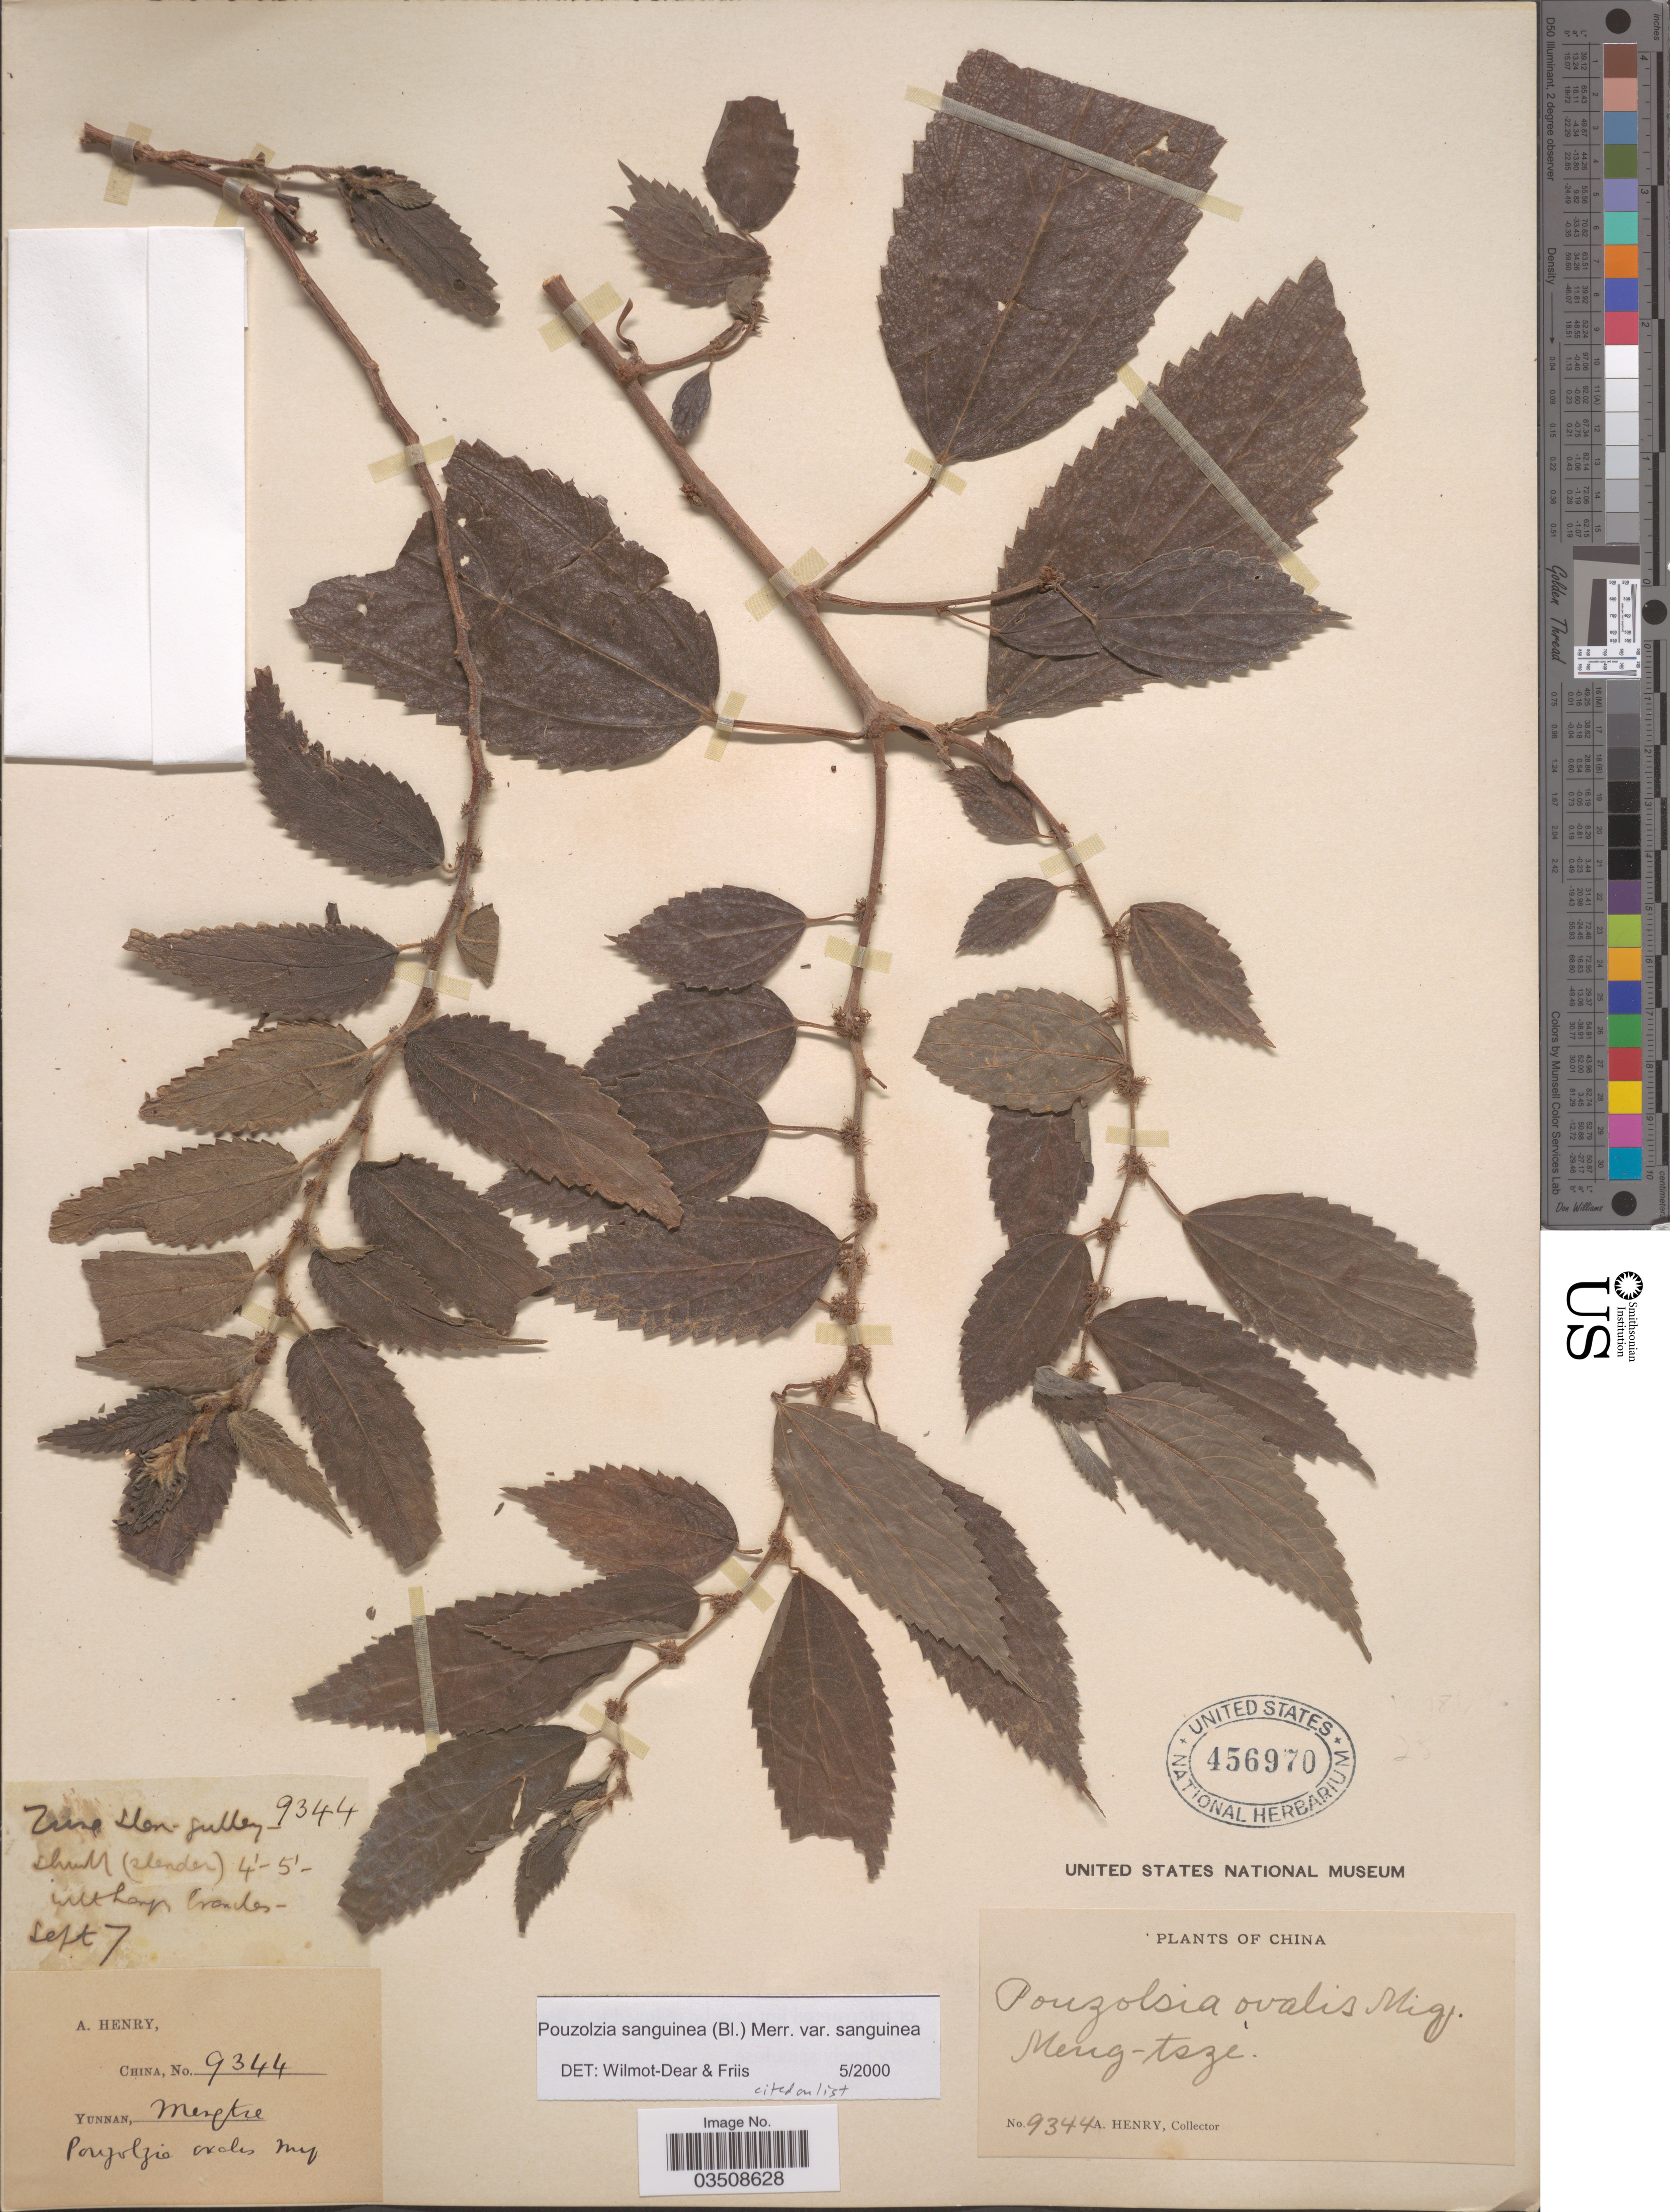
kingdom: Plantae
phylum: Tracheophyta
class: Magnoliopsida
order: Rosales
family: Urticaceae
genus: Pouzolzia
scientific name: Pouzolzia sanguinea var. sanguinea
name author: (Blume) Merr.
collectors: A. Henry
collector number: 9344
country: China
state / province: Yunnan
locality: Meng-tsze.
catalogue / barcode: US 456970